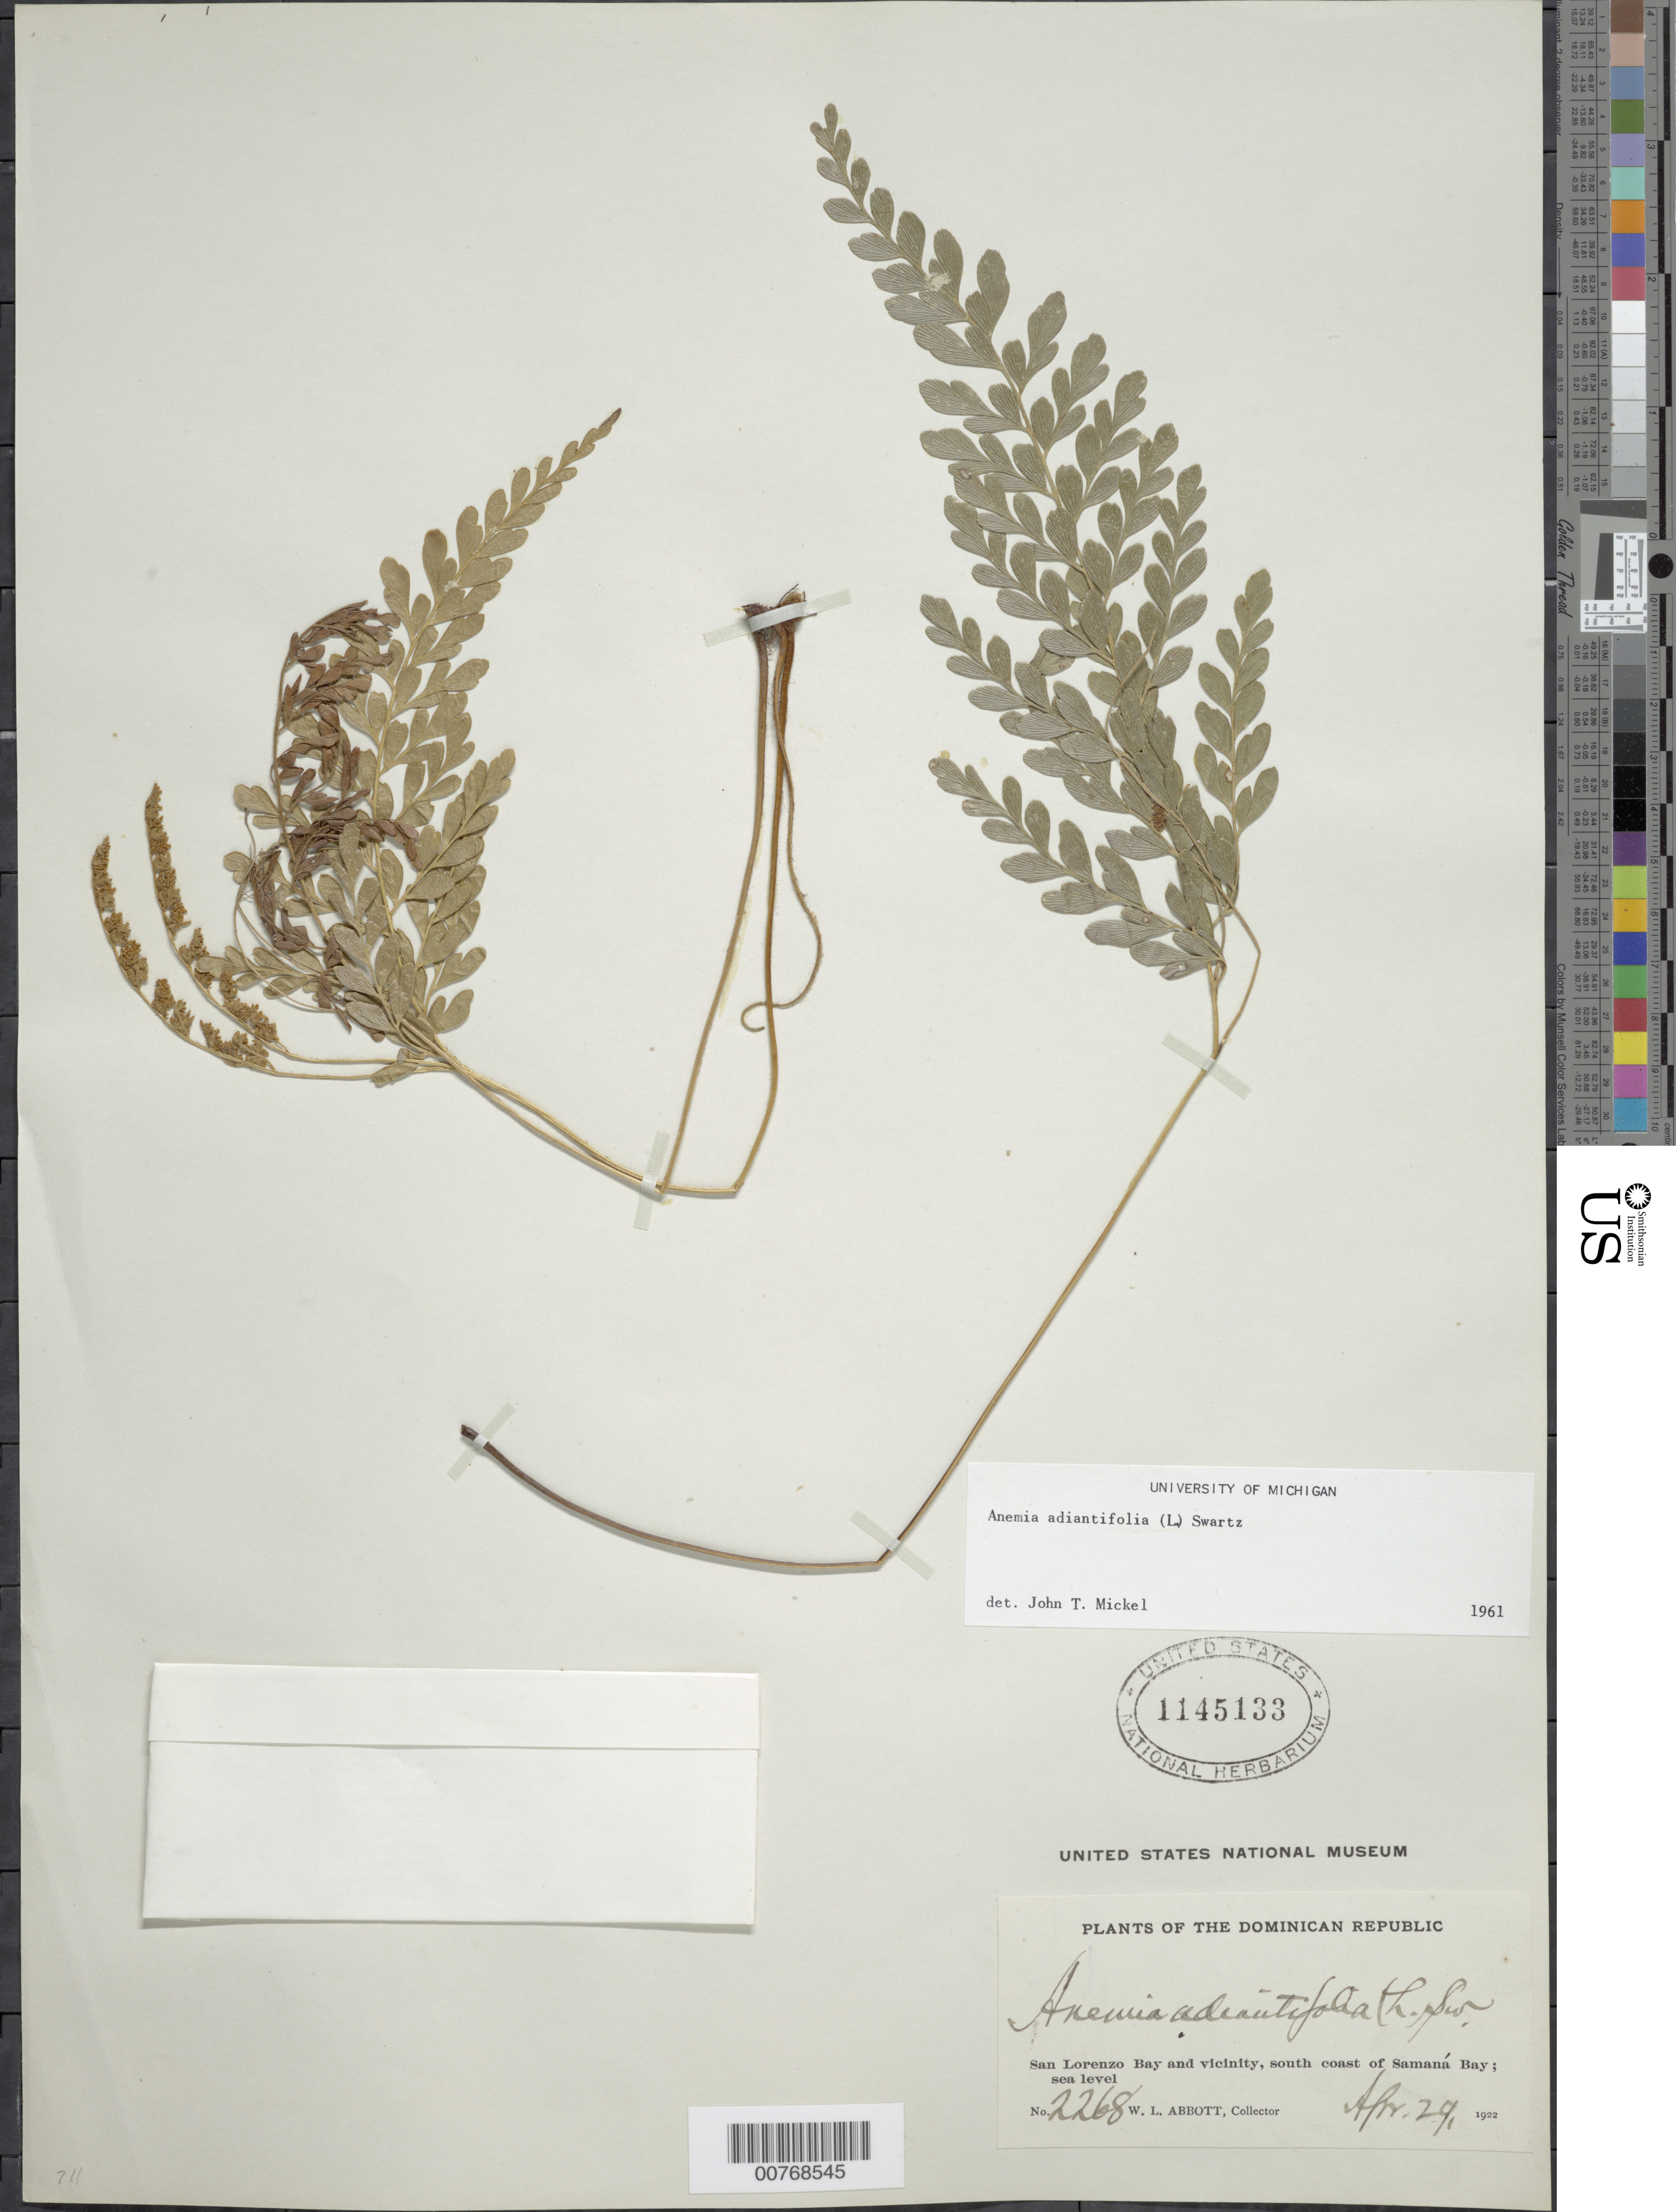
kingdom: Plantae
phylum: Tracheophyta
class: Polypodiopsida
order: Schizaeales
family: Anemiaceae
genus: Anemia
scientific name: Anemia adiantifolia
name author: (L.) Sw.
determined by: Mickel, J. T., (NY), New York Botanical Garden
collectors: W. L. Abbott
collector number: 2268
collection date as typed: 29 Apr 1922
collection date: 1922-04-29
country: Dominican Republic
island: Hispaniola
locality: San Lorenzo Bay and vicinity, S coast of Samaná Bay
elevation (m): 0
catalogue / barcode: US 1145133